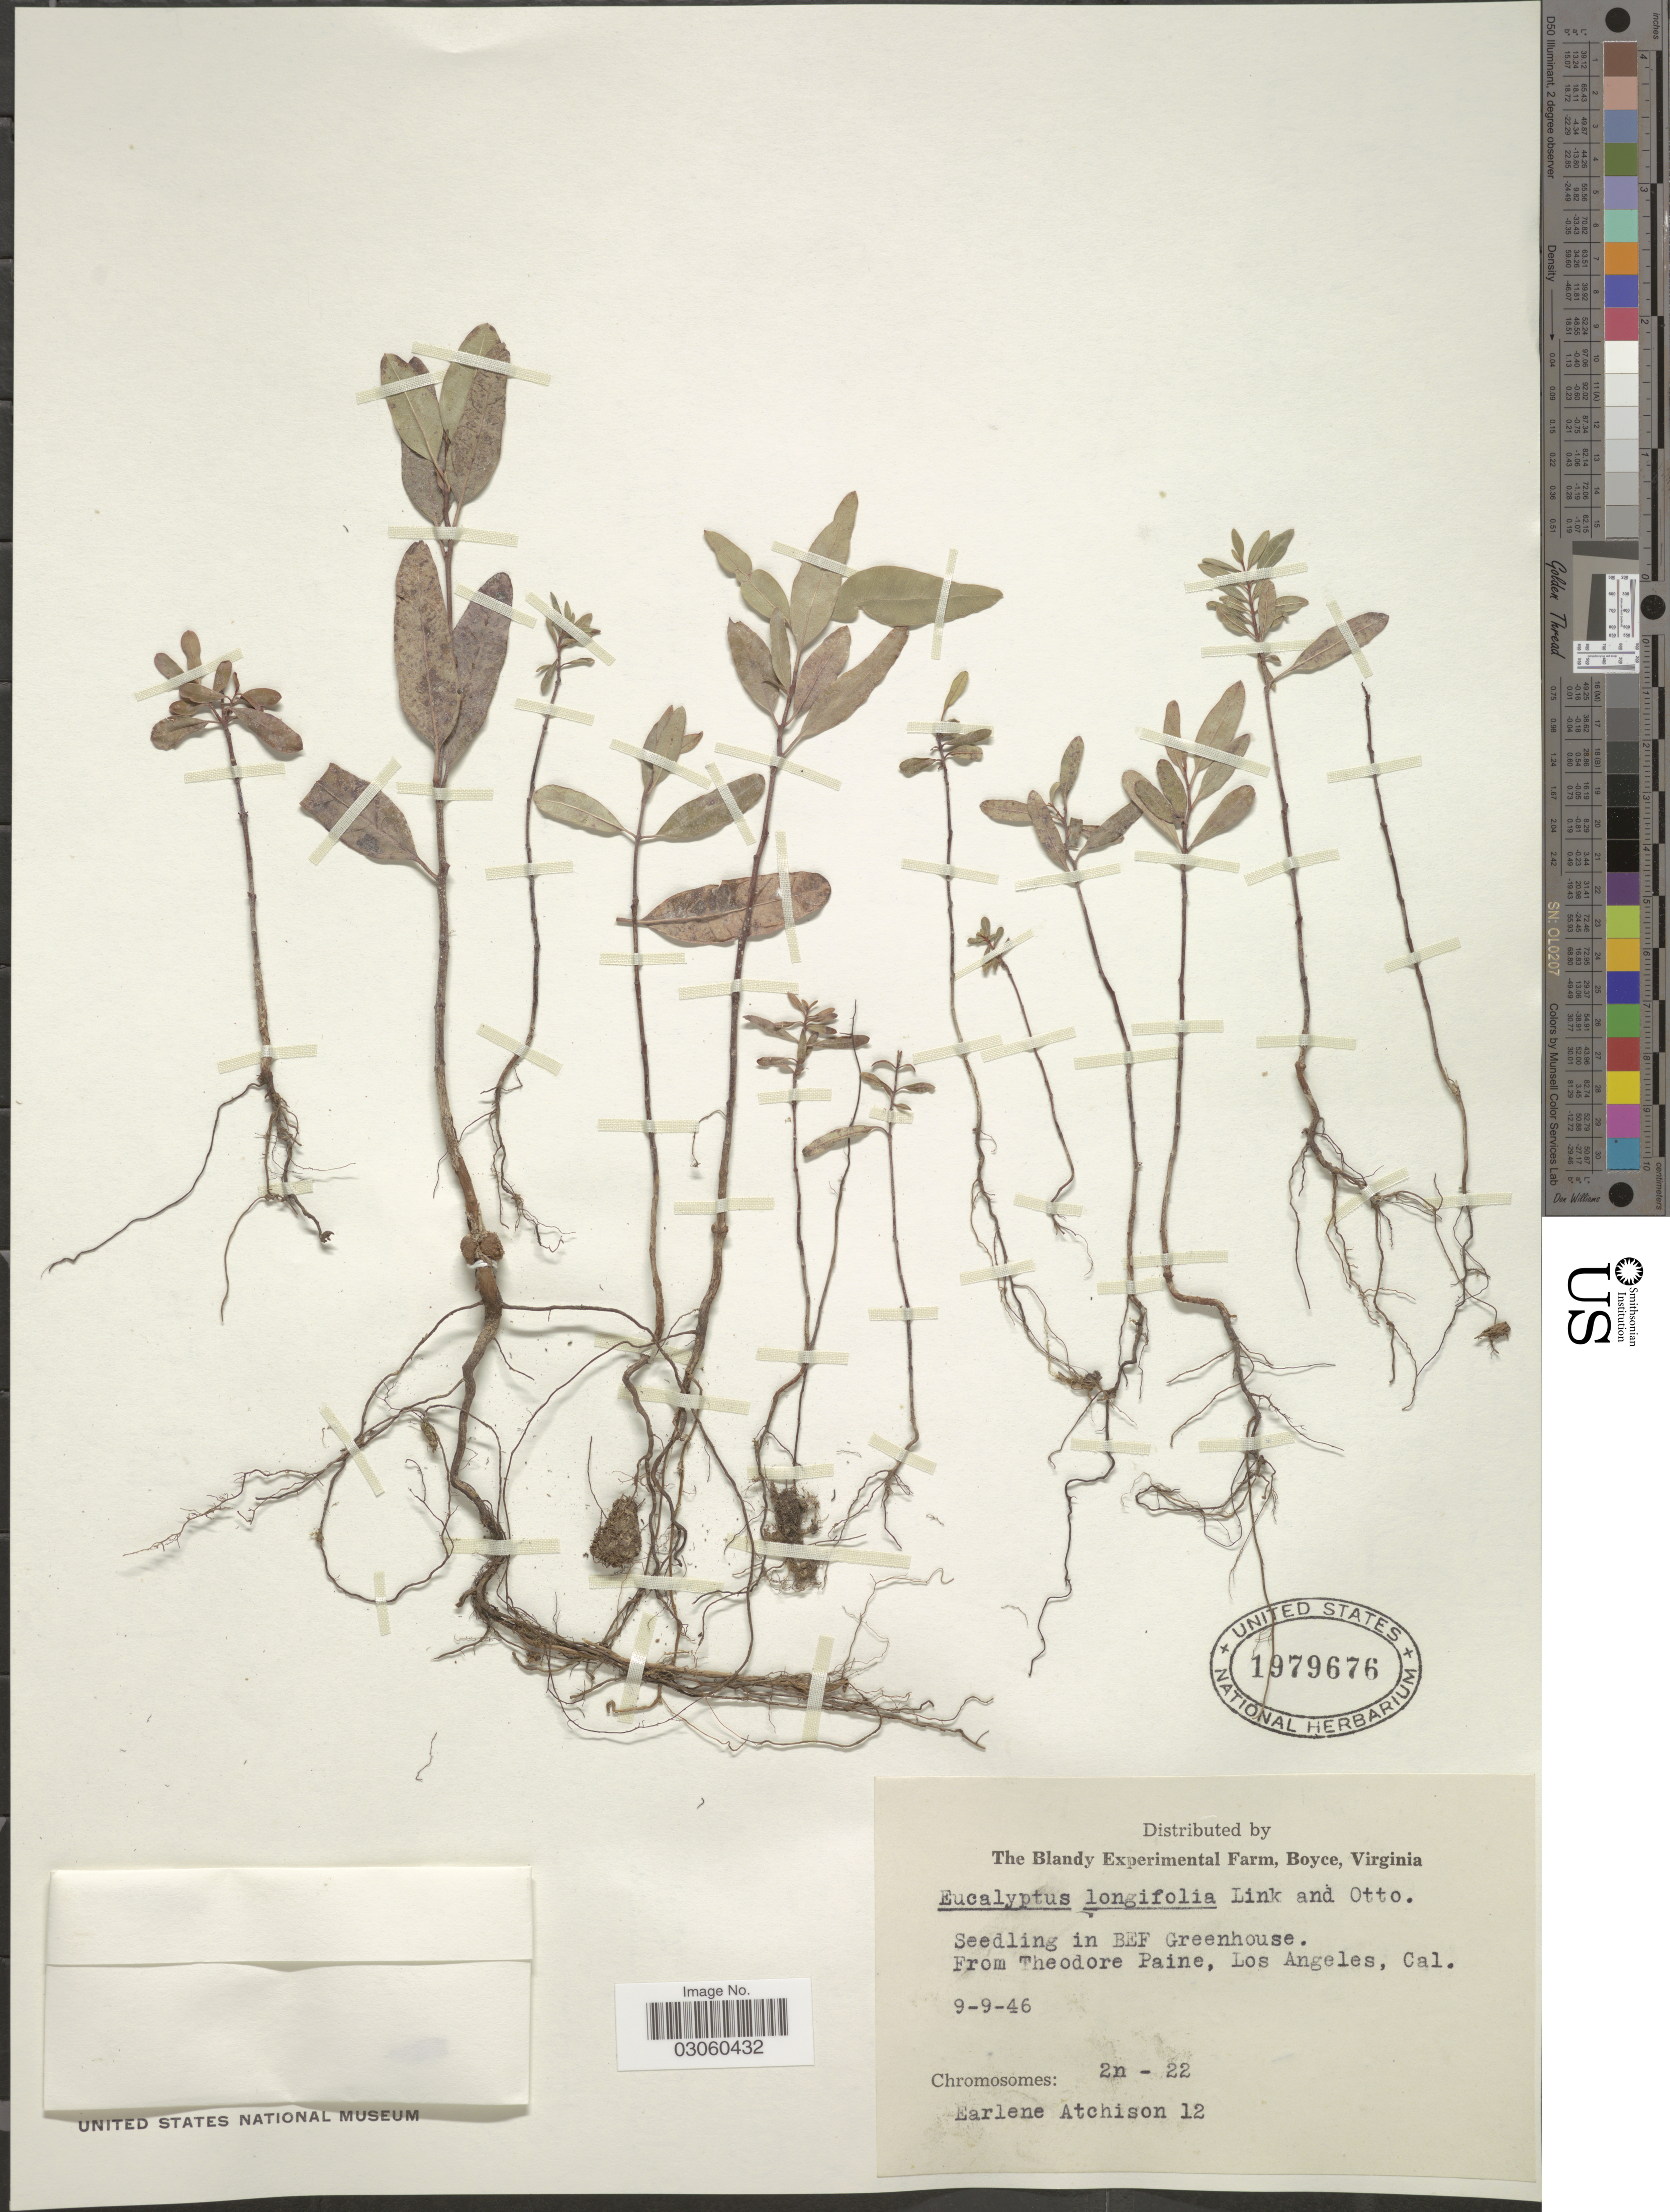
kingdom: Plantae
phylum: Tracheophyta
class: Magnoliopsida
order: Myrtales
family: Myrtaceae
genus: Eucalyptus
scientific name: Eucalyptus longifolia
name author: Link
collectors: E. Atchison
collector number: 12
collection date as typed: Transcribed d/m/y: 9/9/46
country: United States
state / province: Virginia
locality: The Blandy Experimental Farm, Boyce, Virginia.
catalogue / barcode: US 1979676